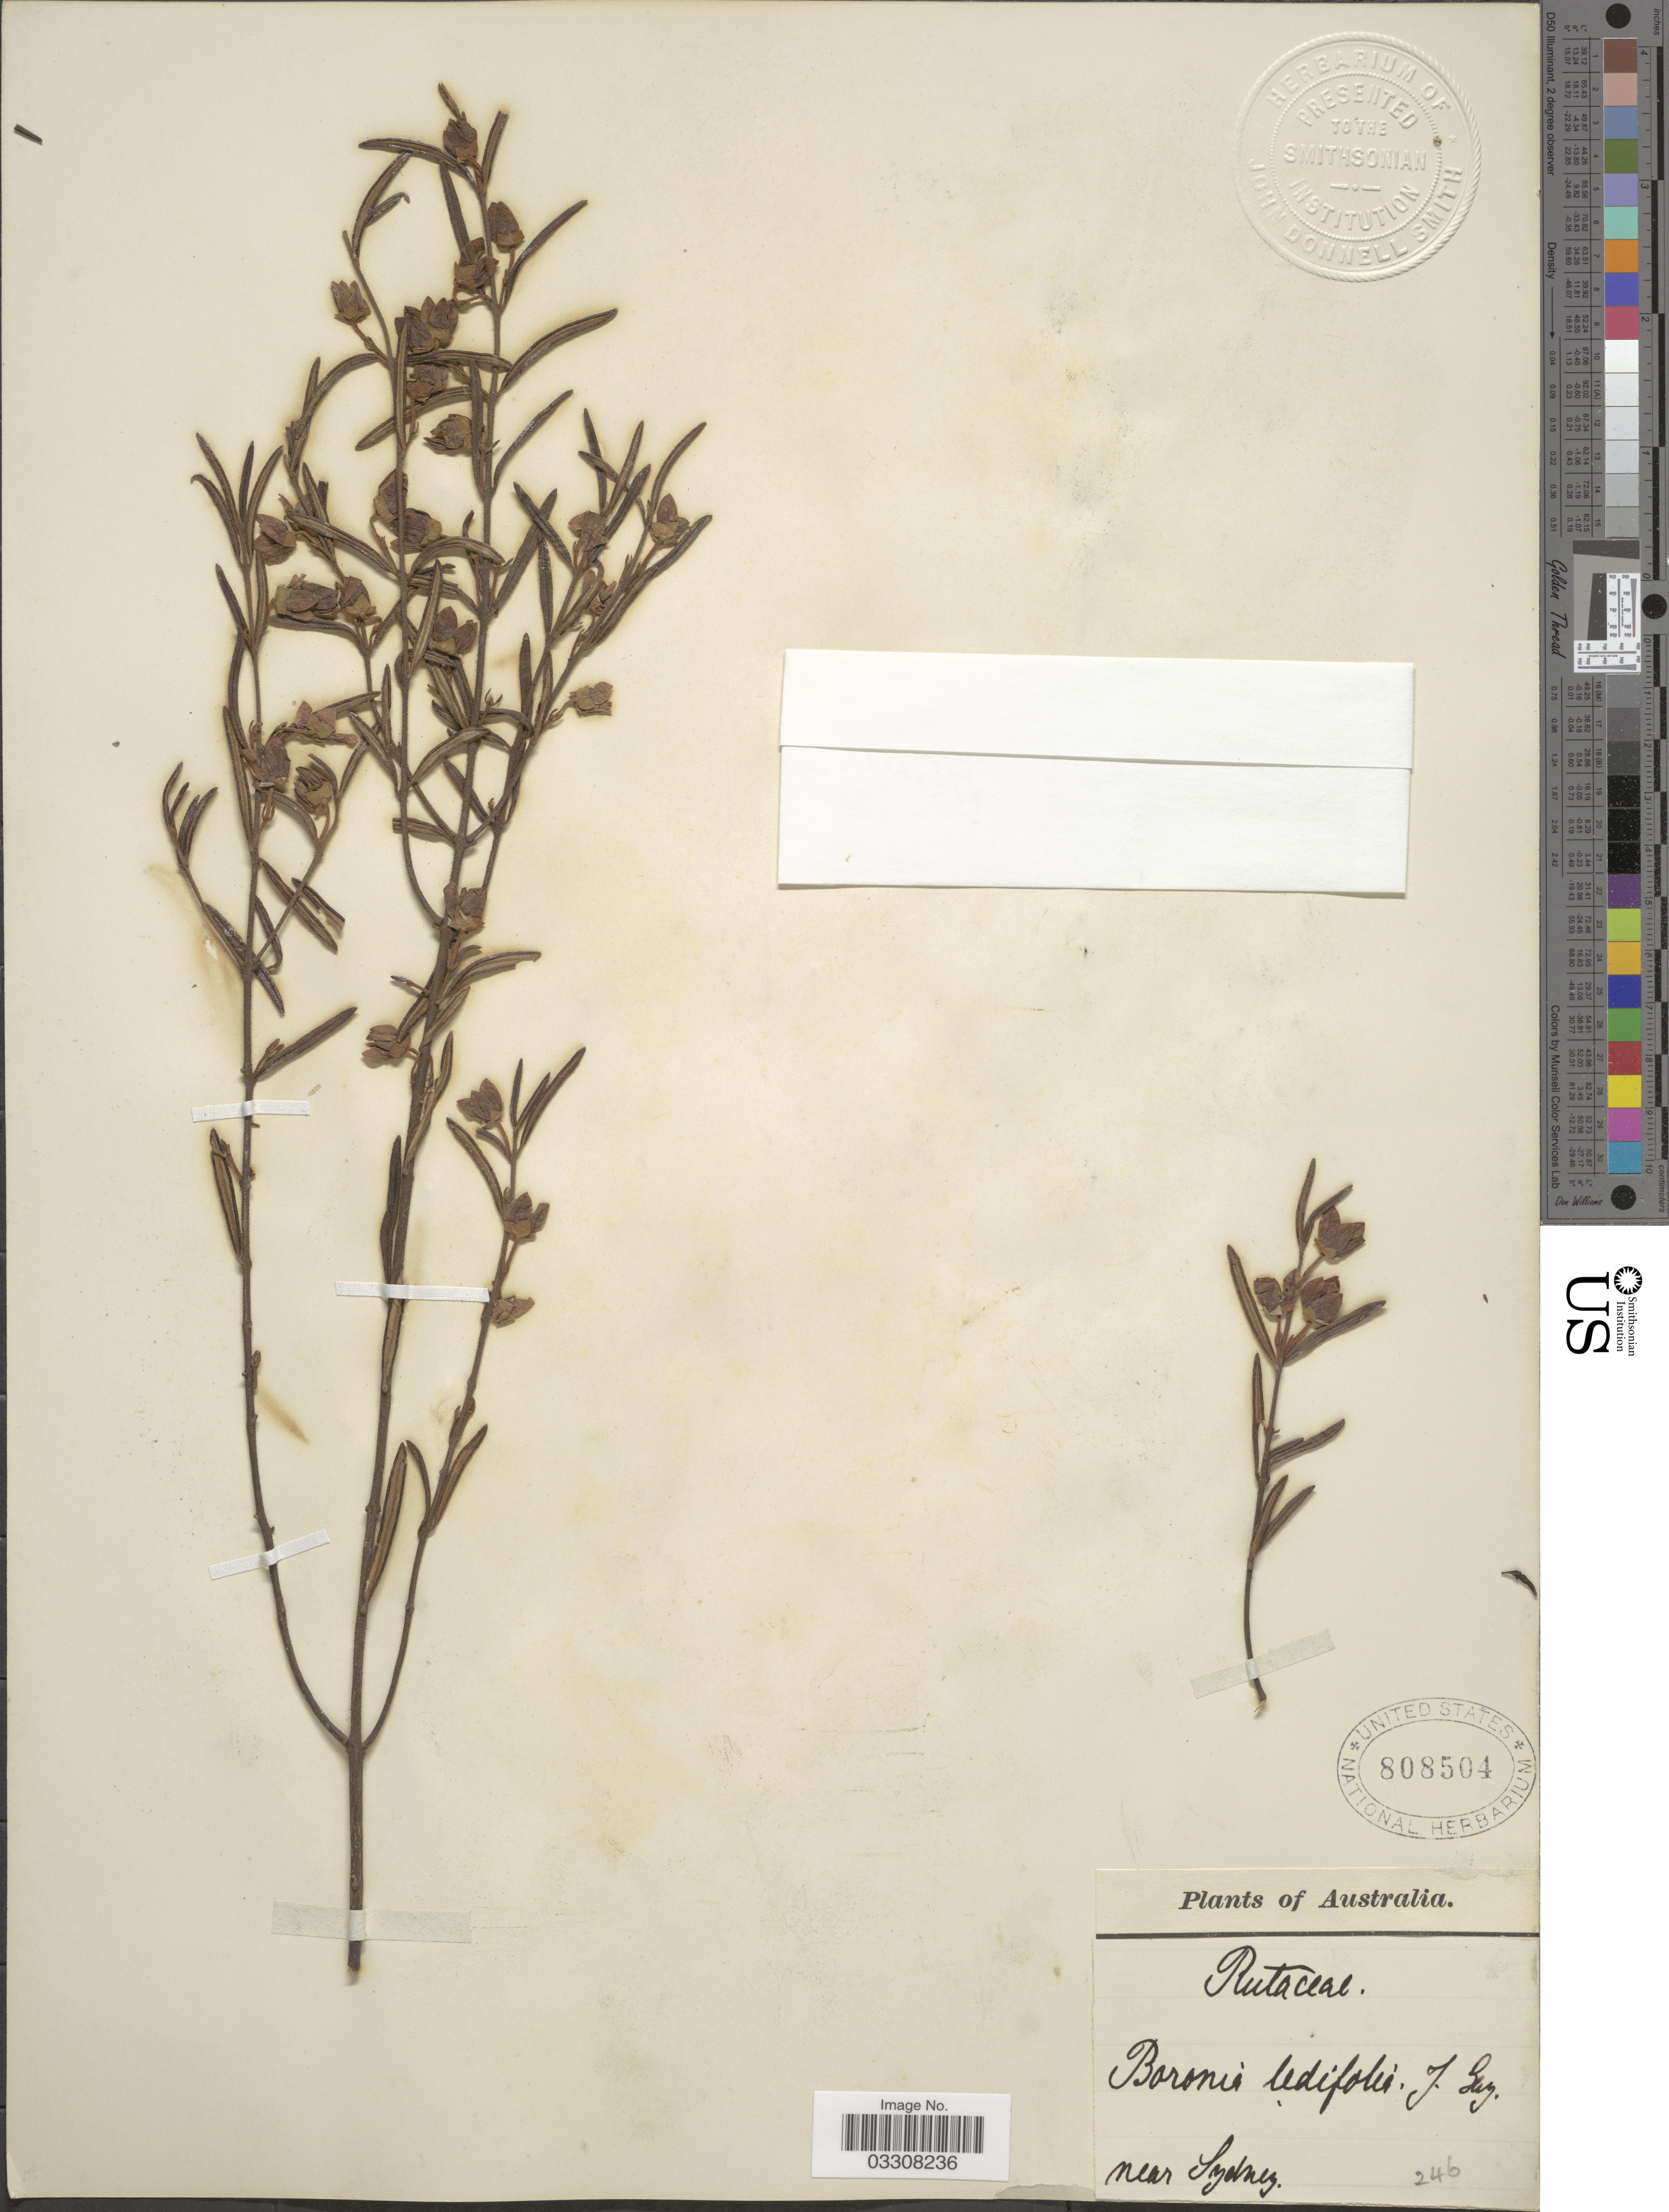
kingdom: Plantae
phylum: Tracheophyta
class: Magnoliopsida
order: Sapindales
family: Rutaceae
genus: Boronia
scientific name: Boronia ledifolia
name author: (Vent.) DC.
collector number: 246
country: Australia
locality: Near Sydney.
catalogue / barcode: US 808504